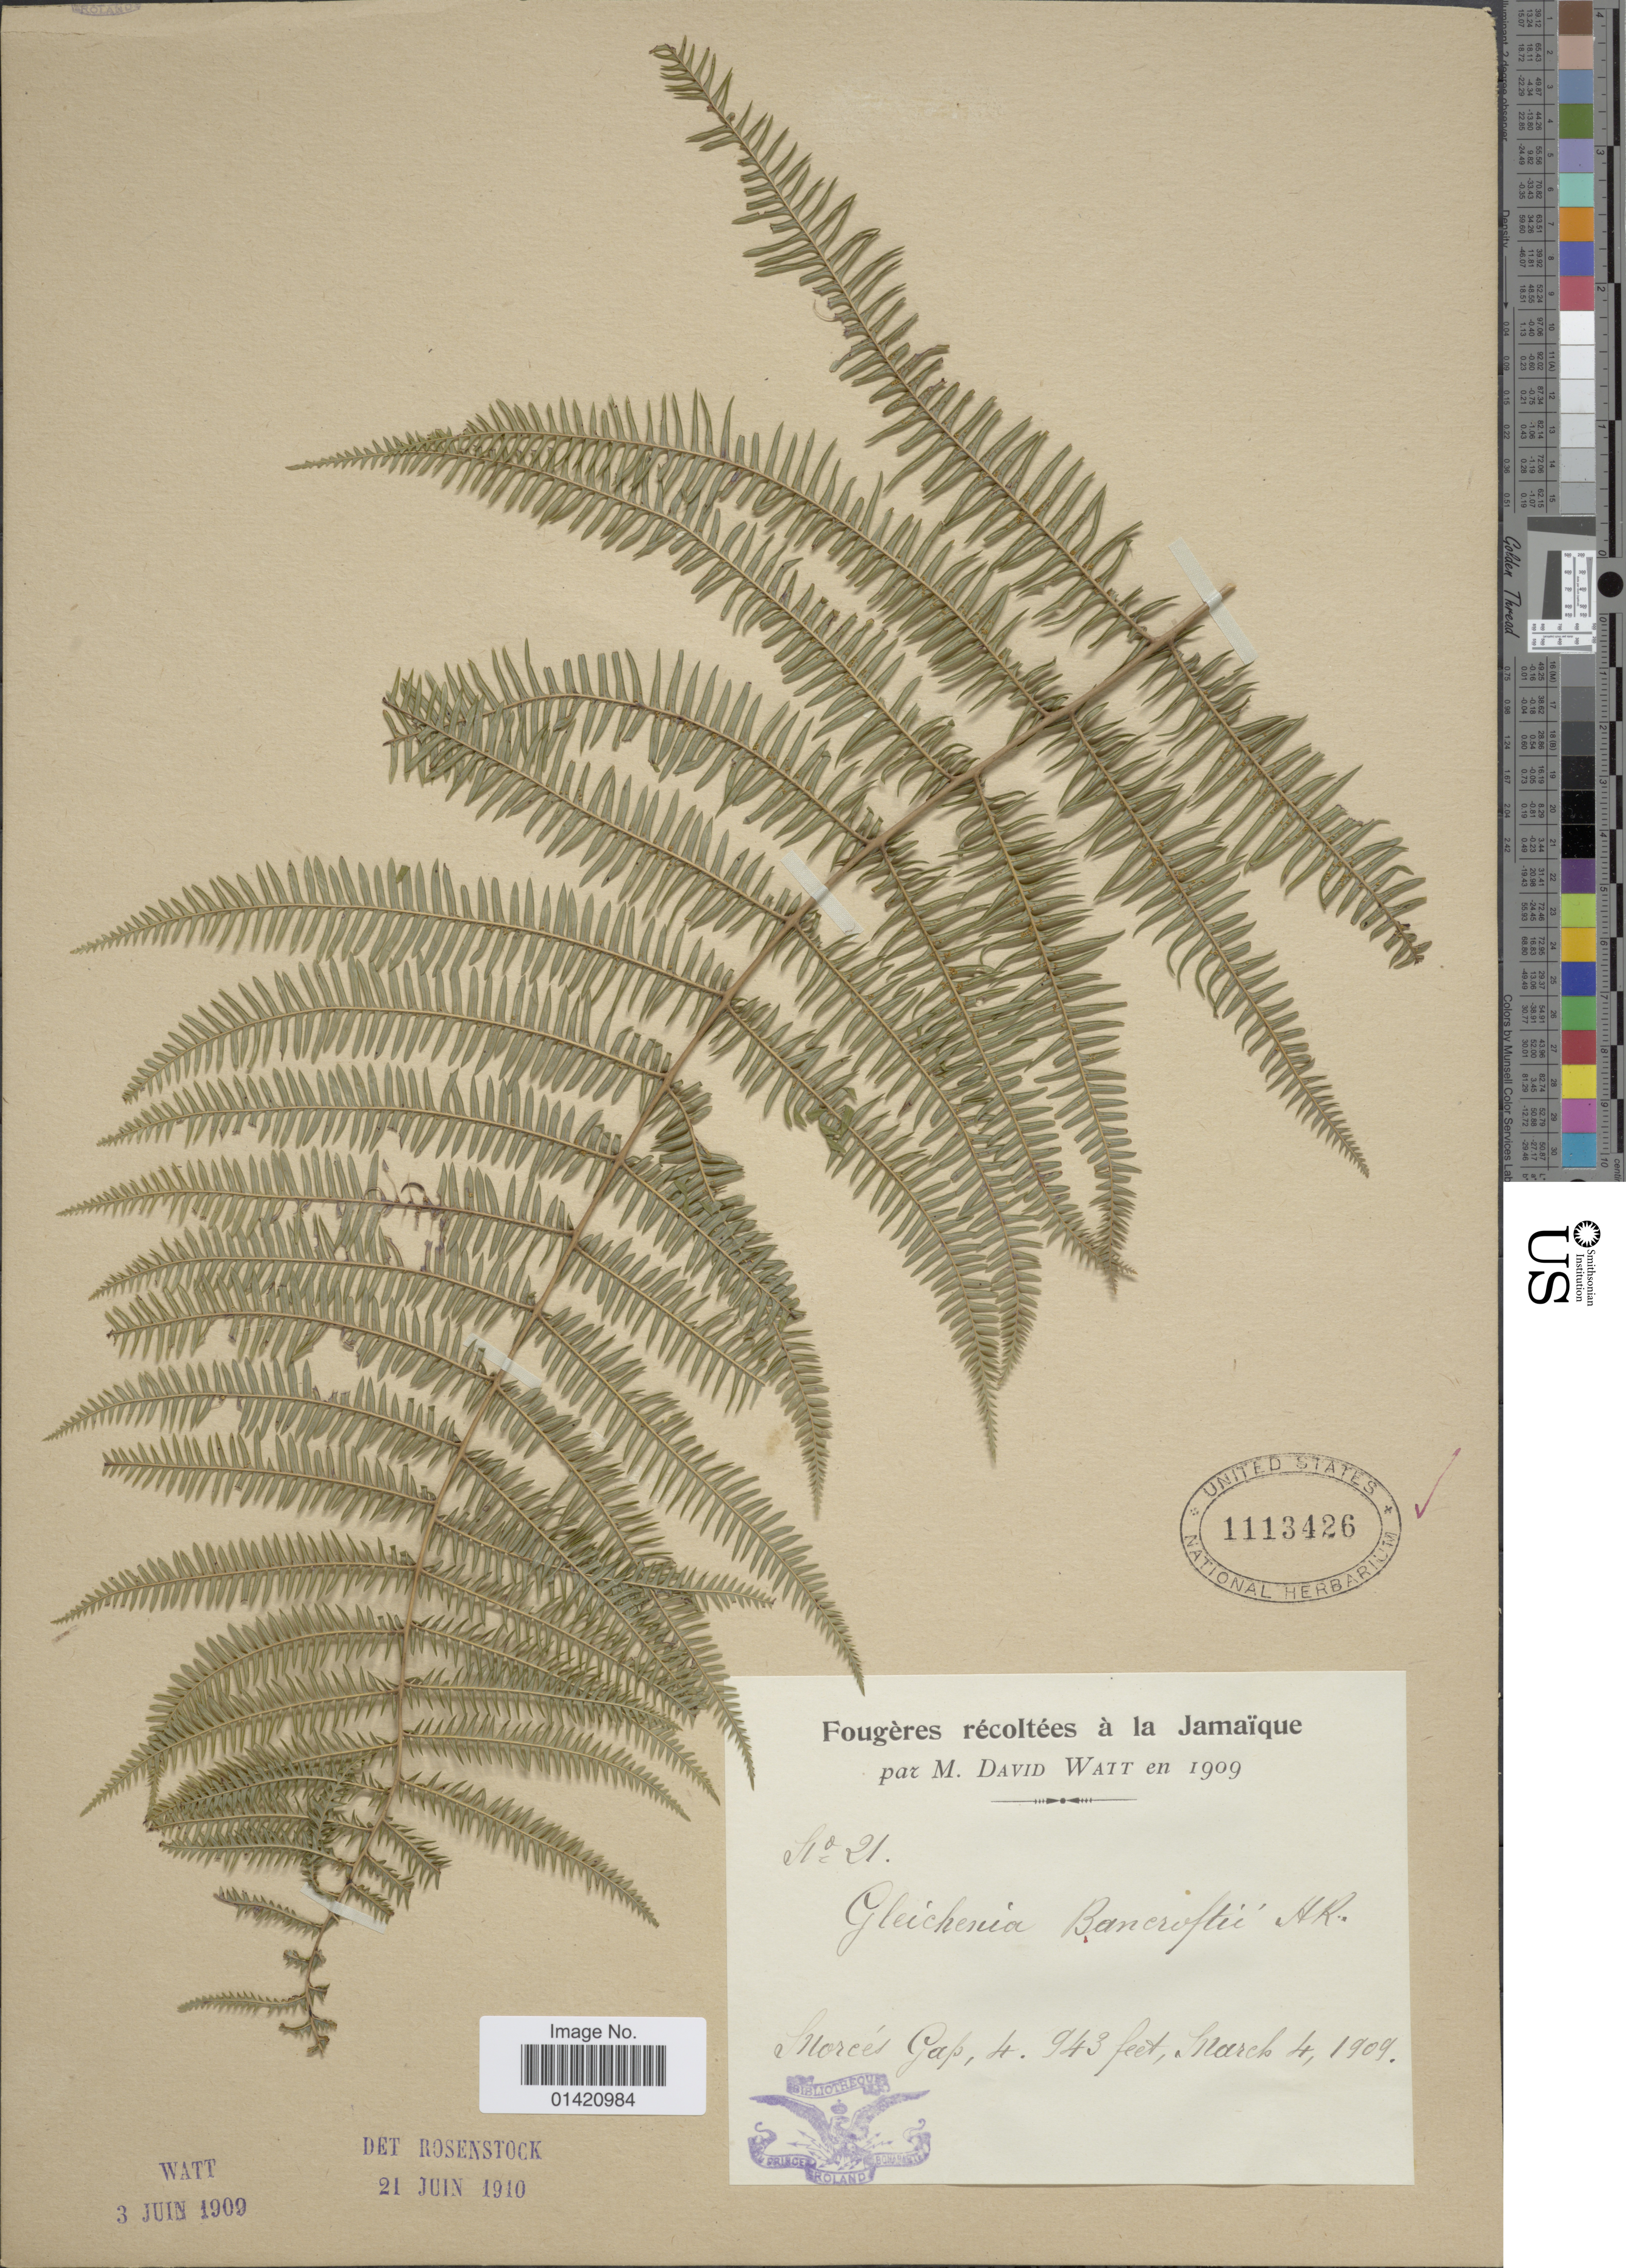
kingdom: Plantae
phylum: Tracheophyta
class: Polypodiopsida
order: Gleicheniales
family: Gleicheniaceae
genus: Diplopterygium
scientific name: Diplopterygium bancroftii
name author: (Hook.) A.R. Sm.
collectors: D. A. P. Watt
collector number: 21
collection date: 1909-03-04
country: Jamaica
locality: Morce's Gap.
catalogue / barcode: US 1113426